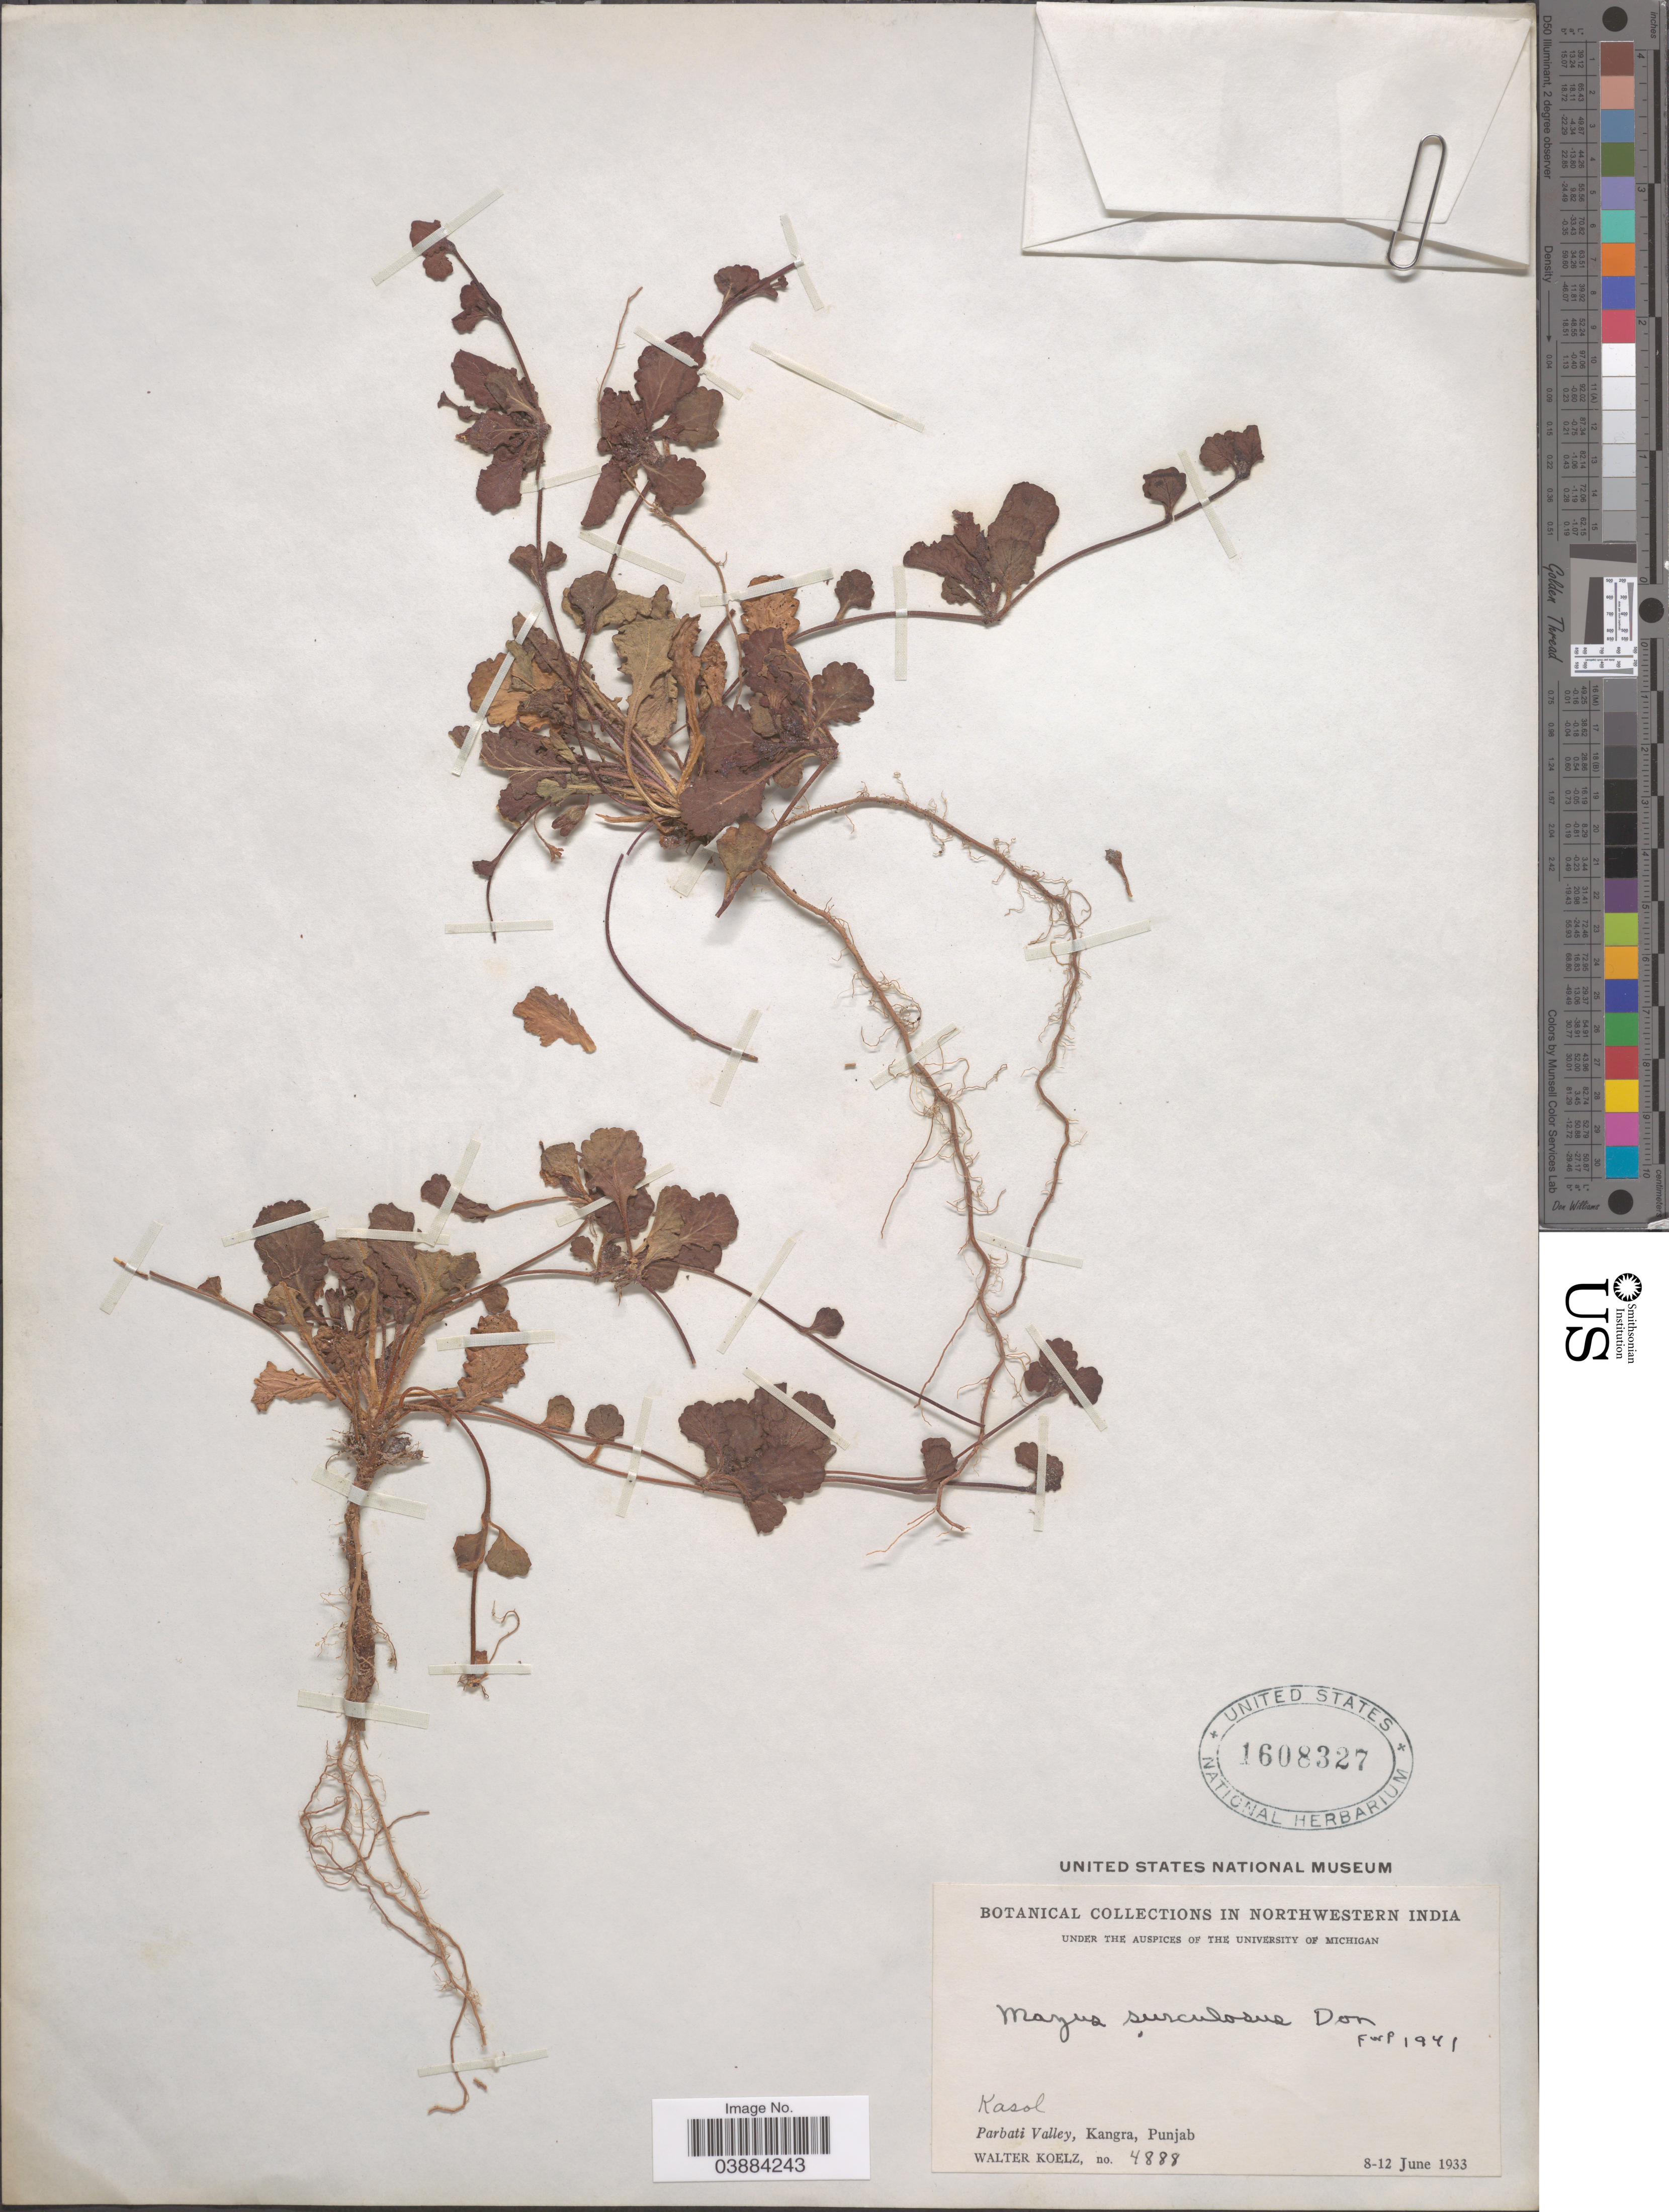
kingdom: Plantae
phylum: Tracheophyta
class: Magnoliopsida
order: Lamiales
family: Mazaceae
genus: Mazus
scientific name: Mazus surculosus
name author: D. Don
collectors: W. N. Koelz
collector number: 4888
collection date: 1933-06-08/1933-06-12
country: India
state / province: Punjab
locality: Norhtwestern India. Kasol. Parbati Valley, Kangra.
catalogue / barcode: US 1608327